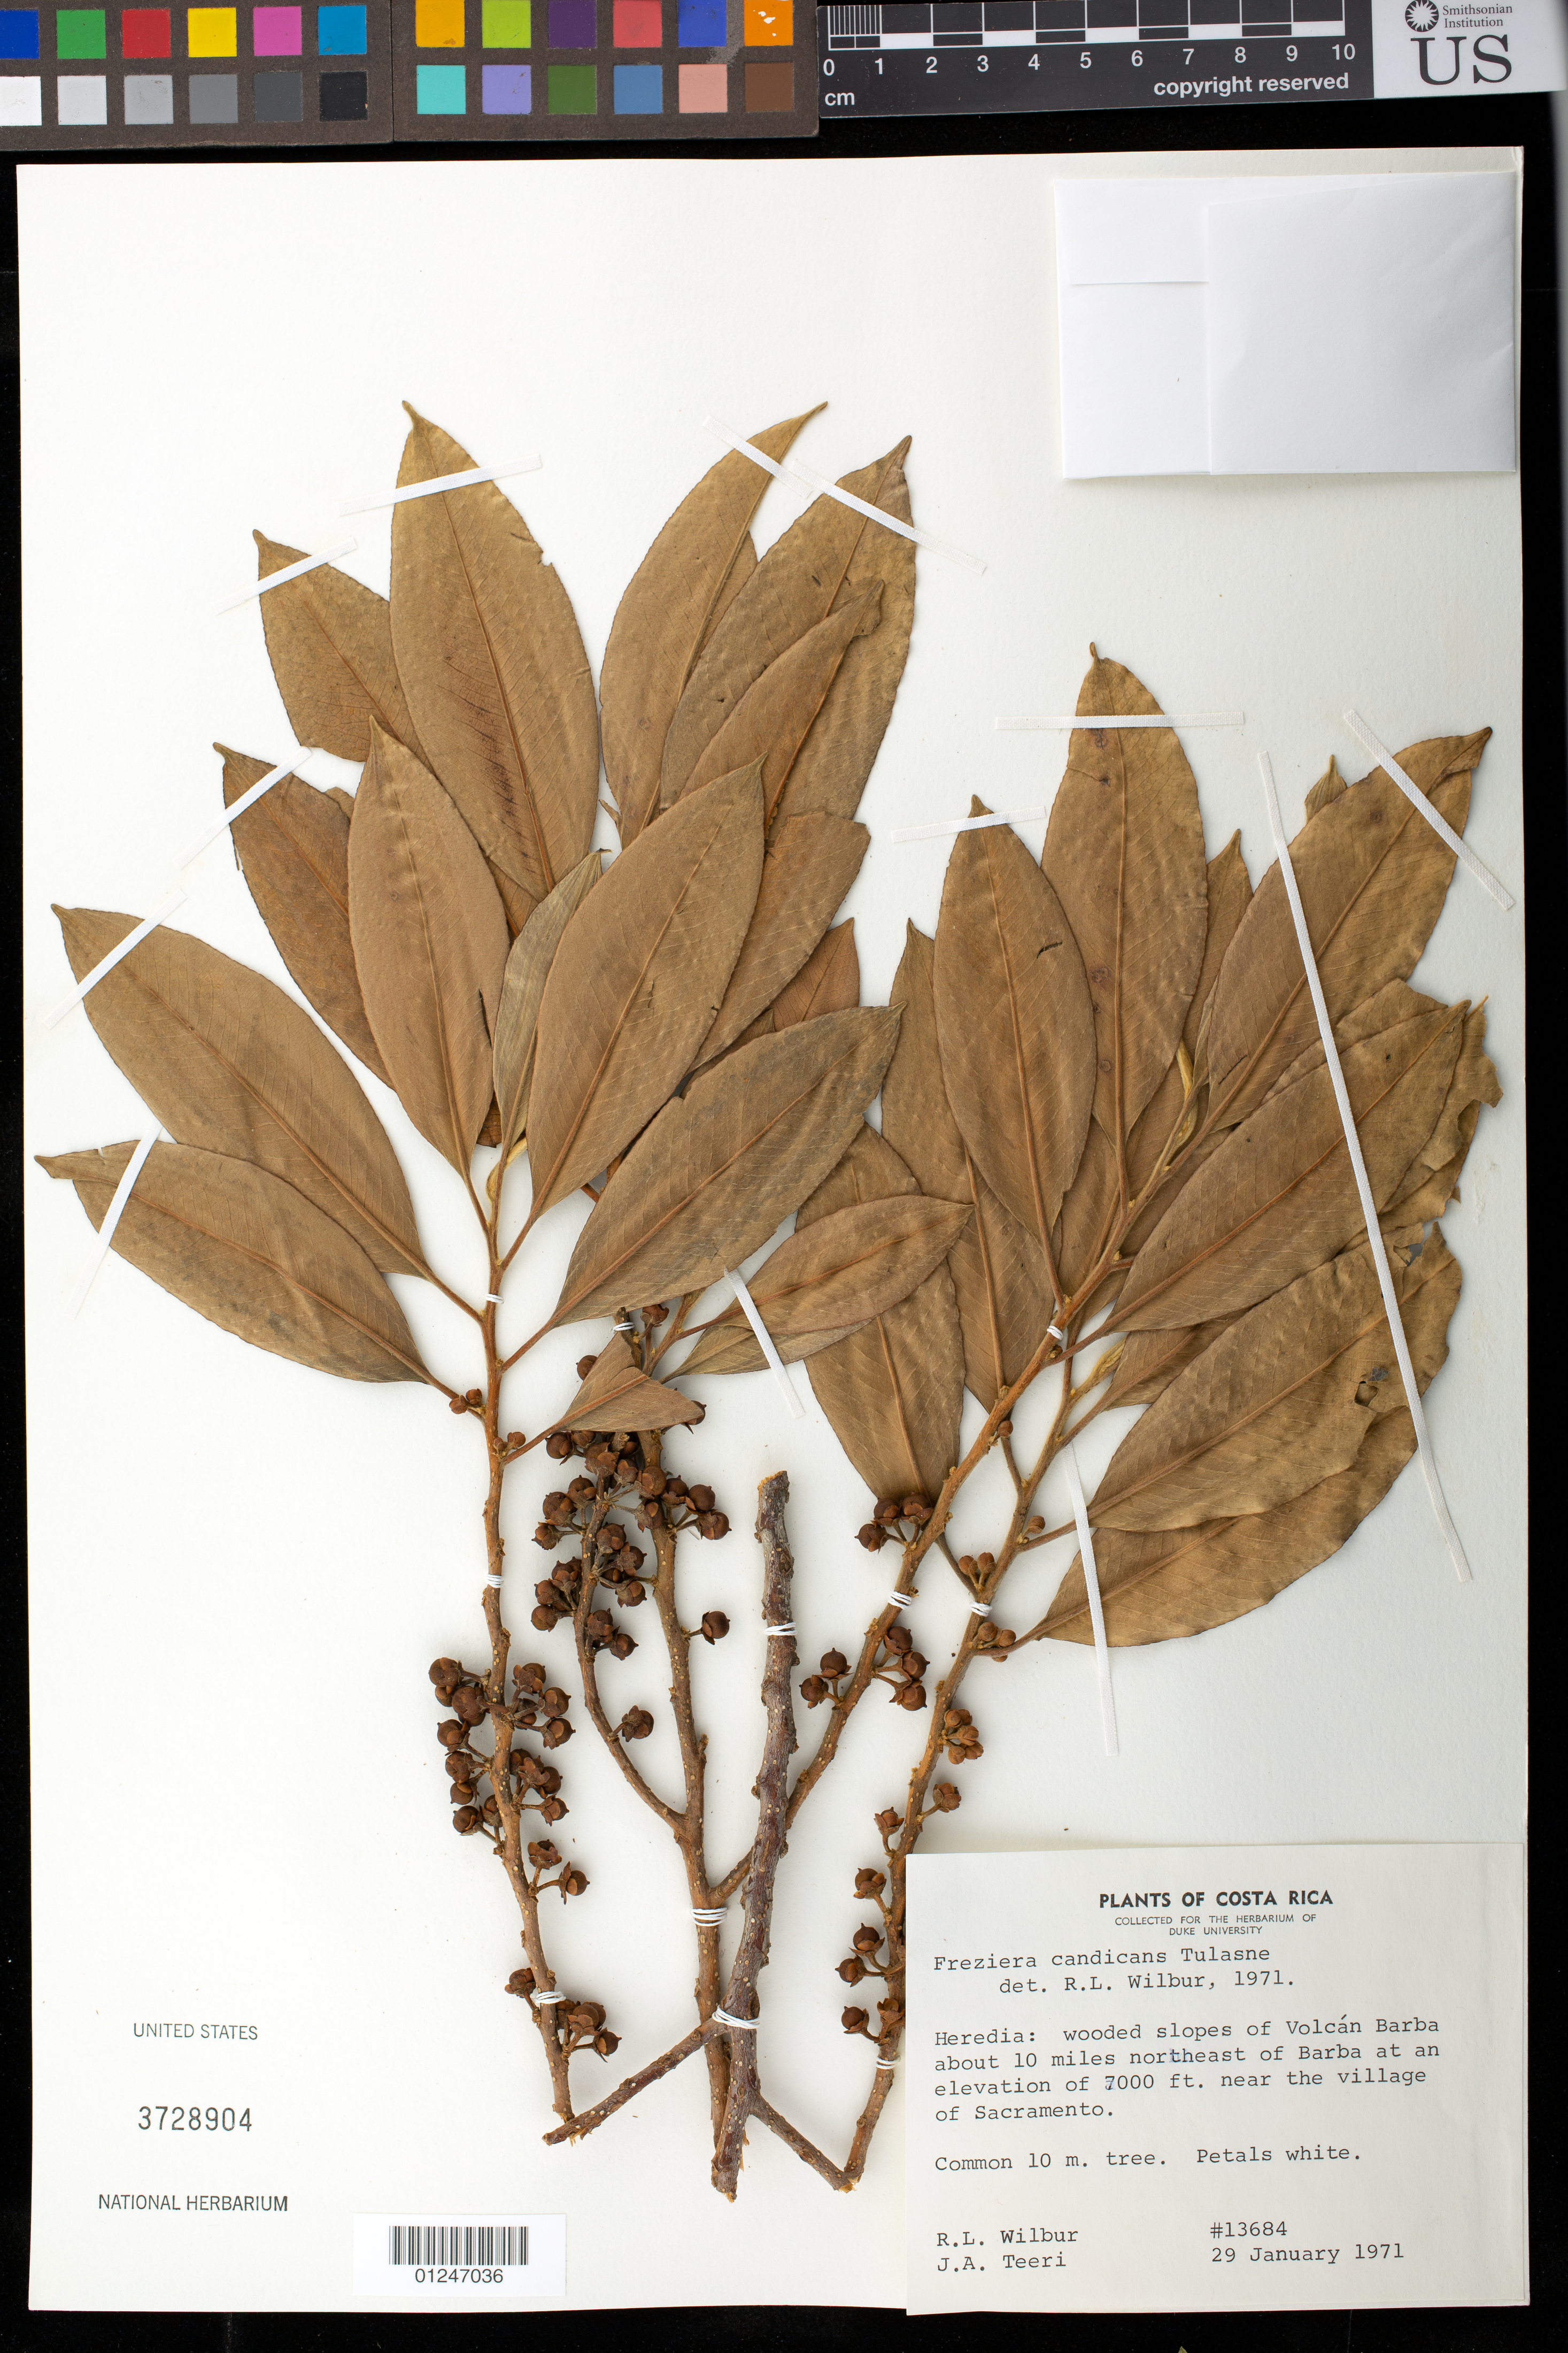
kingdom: Plantae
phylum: Tracheophyta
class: Magnoliopsida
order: Ericales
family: Pentaphylacaceae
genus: Freziera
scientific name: Freziera candicans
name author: Tul.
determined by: Wilbur, R. L.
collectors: R. L. Wilbur & J. Teeri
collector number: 13684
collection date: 1971-01-29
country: Costa Rica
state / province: Heredia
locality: Volcan Barba, about 10 mi. NE of Barba.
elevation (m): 2134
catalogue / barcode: US 3728904